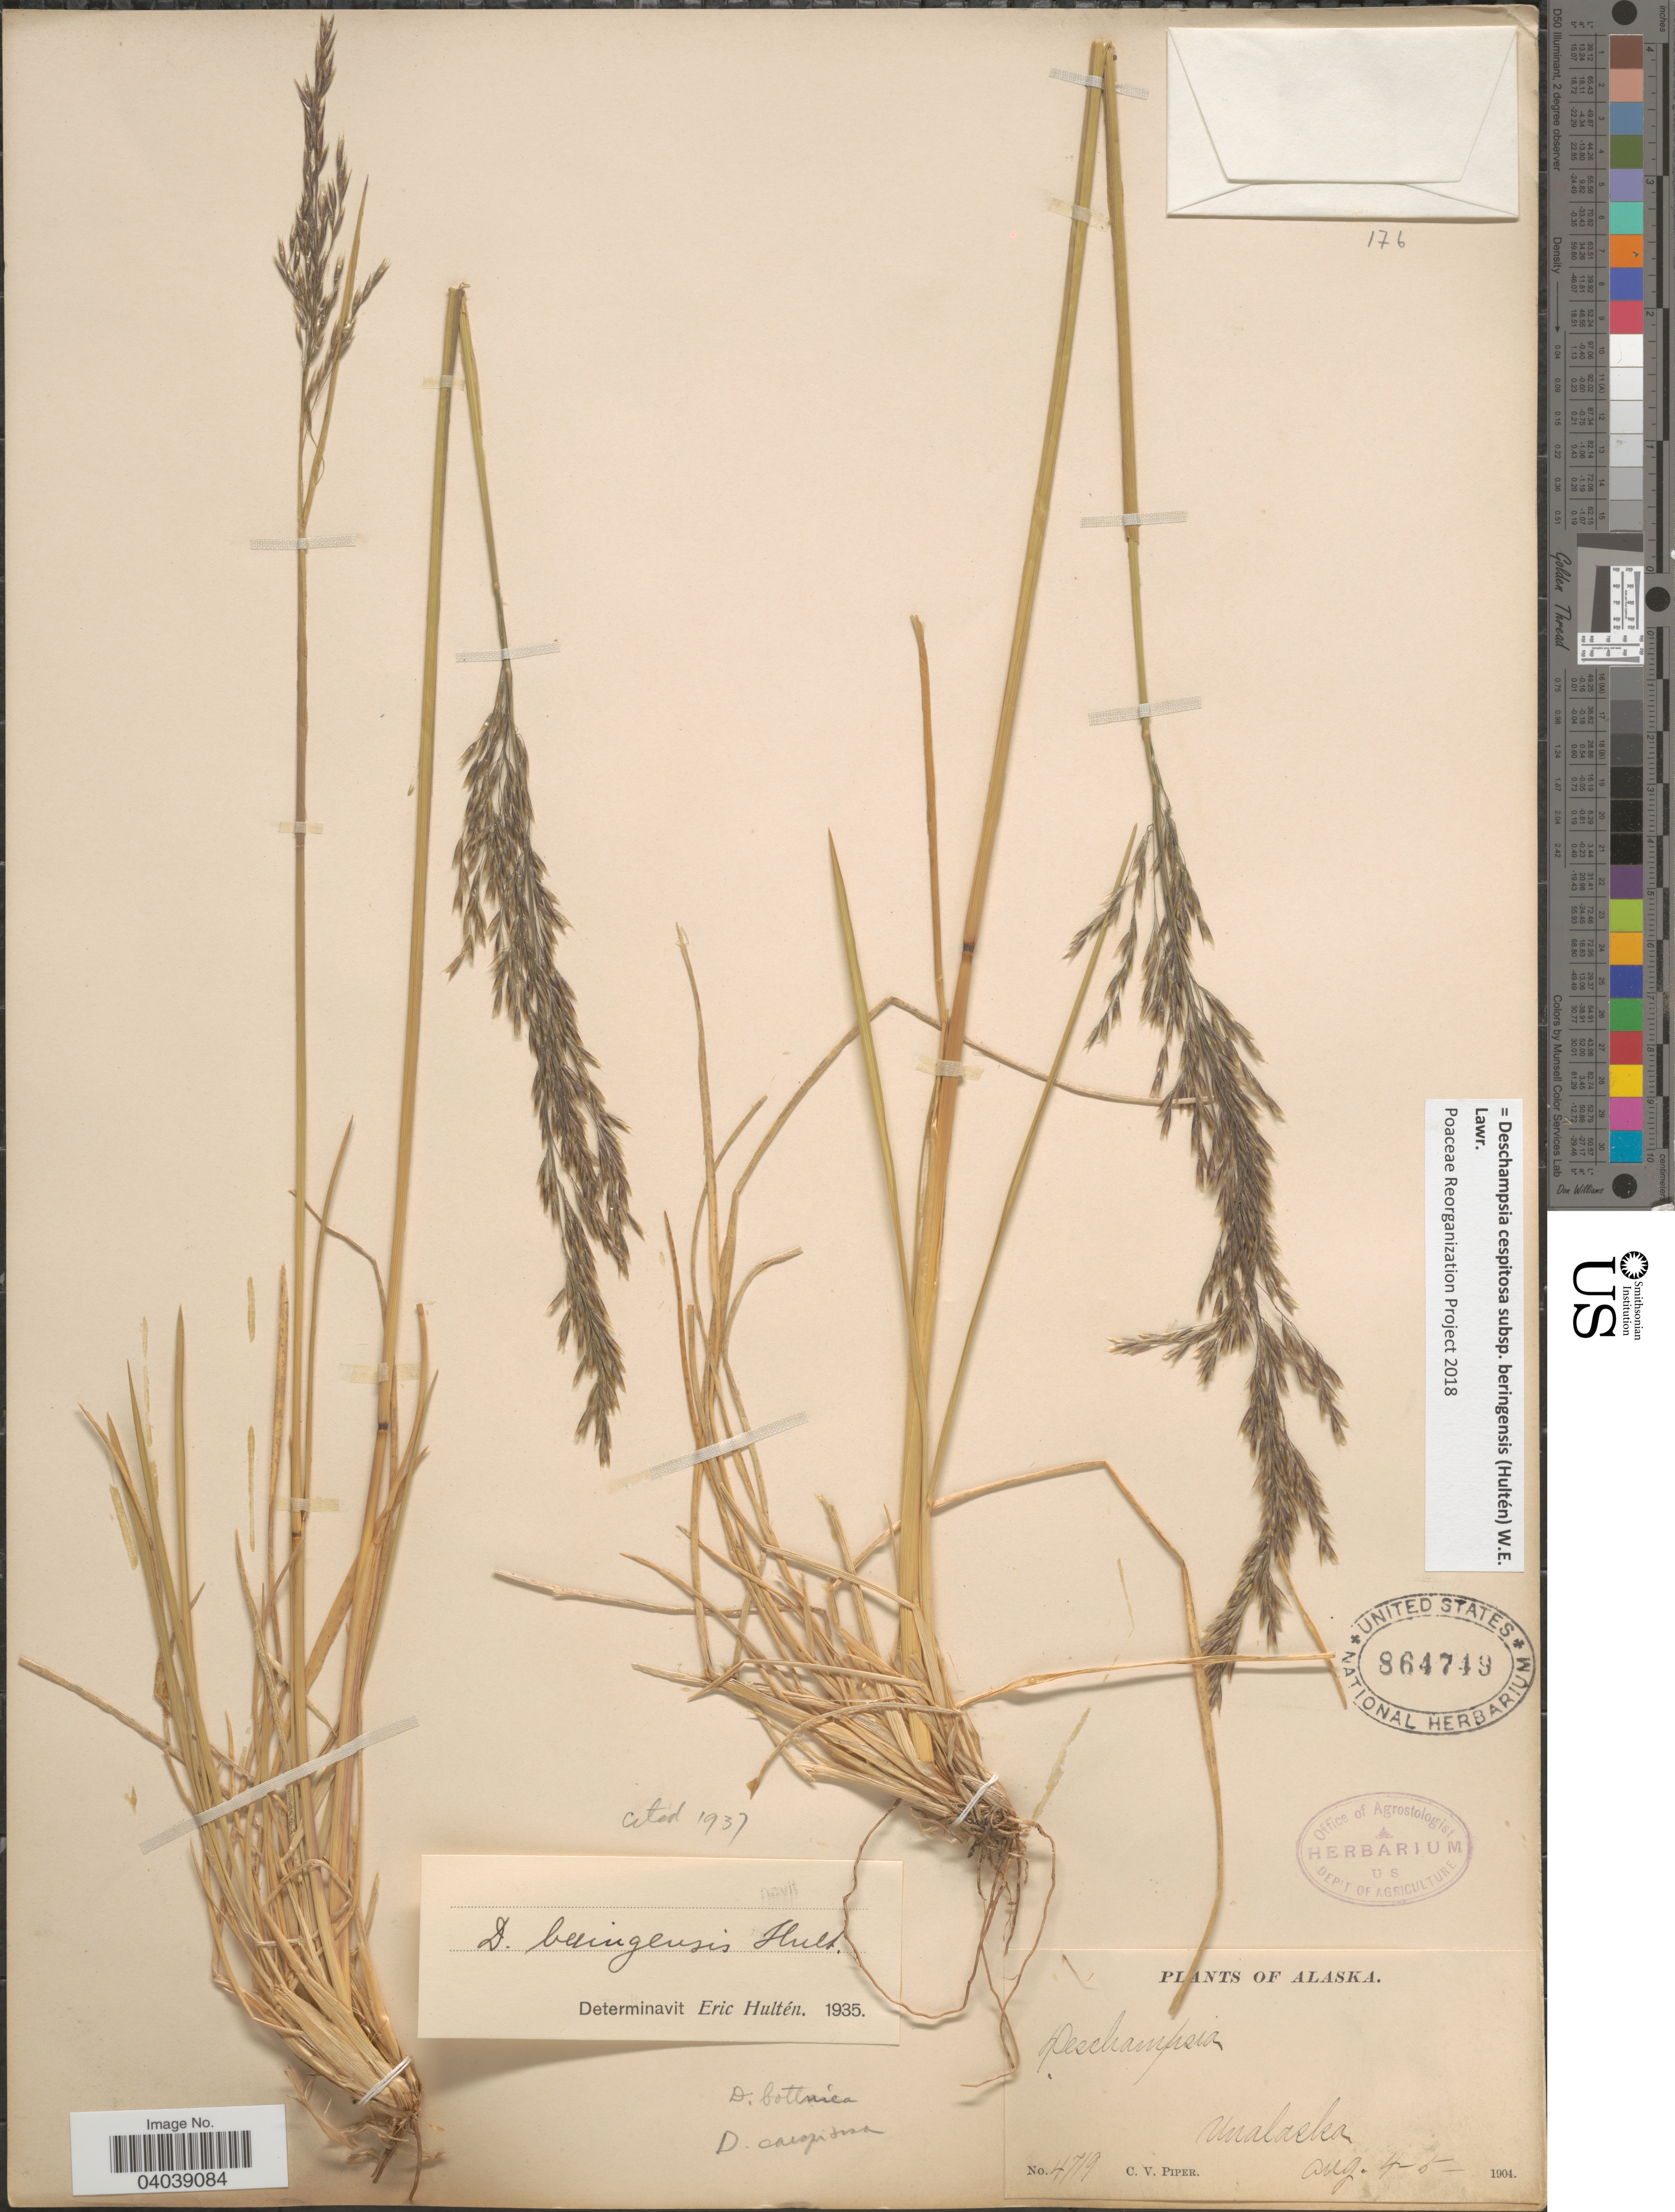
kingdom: Plantae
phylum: Tracheophyta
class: Liliopsida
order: Poales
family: Poaceae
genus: Deschampsia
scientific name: Deschampsia cespitosa subsp. beringensis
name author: (Hultén) Lawrence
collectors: C. V. Piper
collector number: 4719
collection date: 1904-08-04/1904-08-05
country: United States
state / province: Alaska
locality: Unalaska.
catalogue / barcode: US 864749